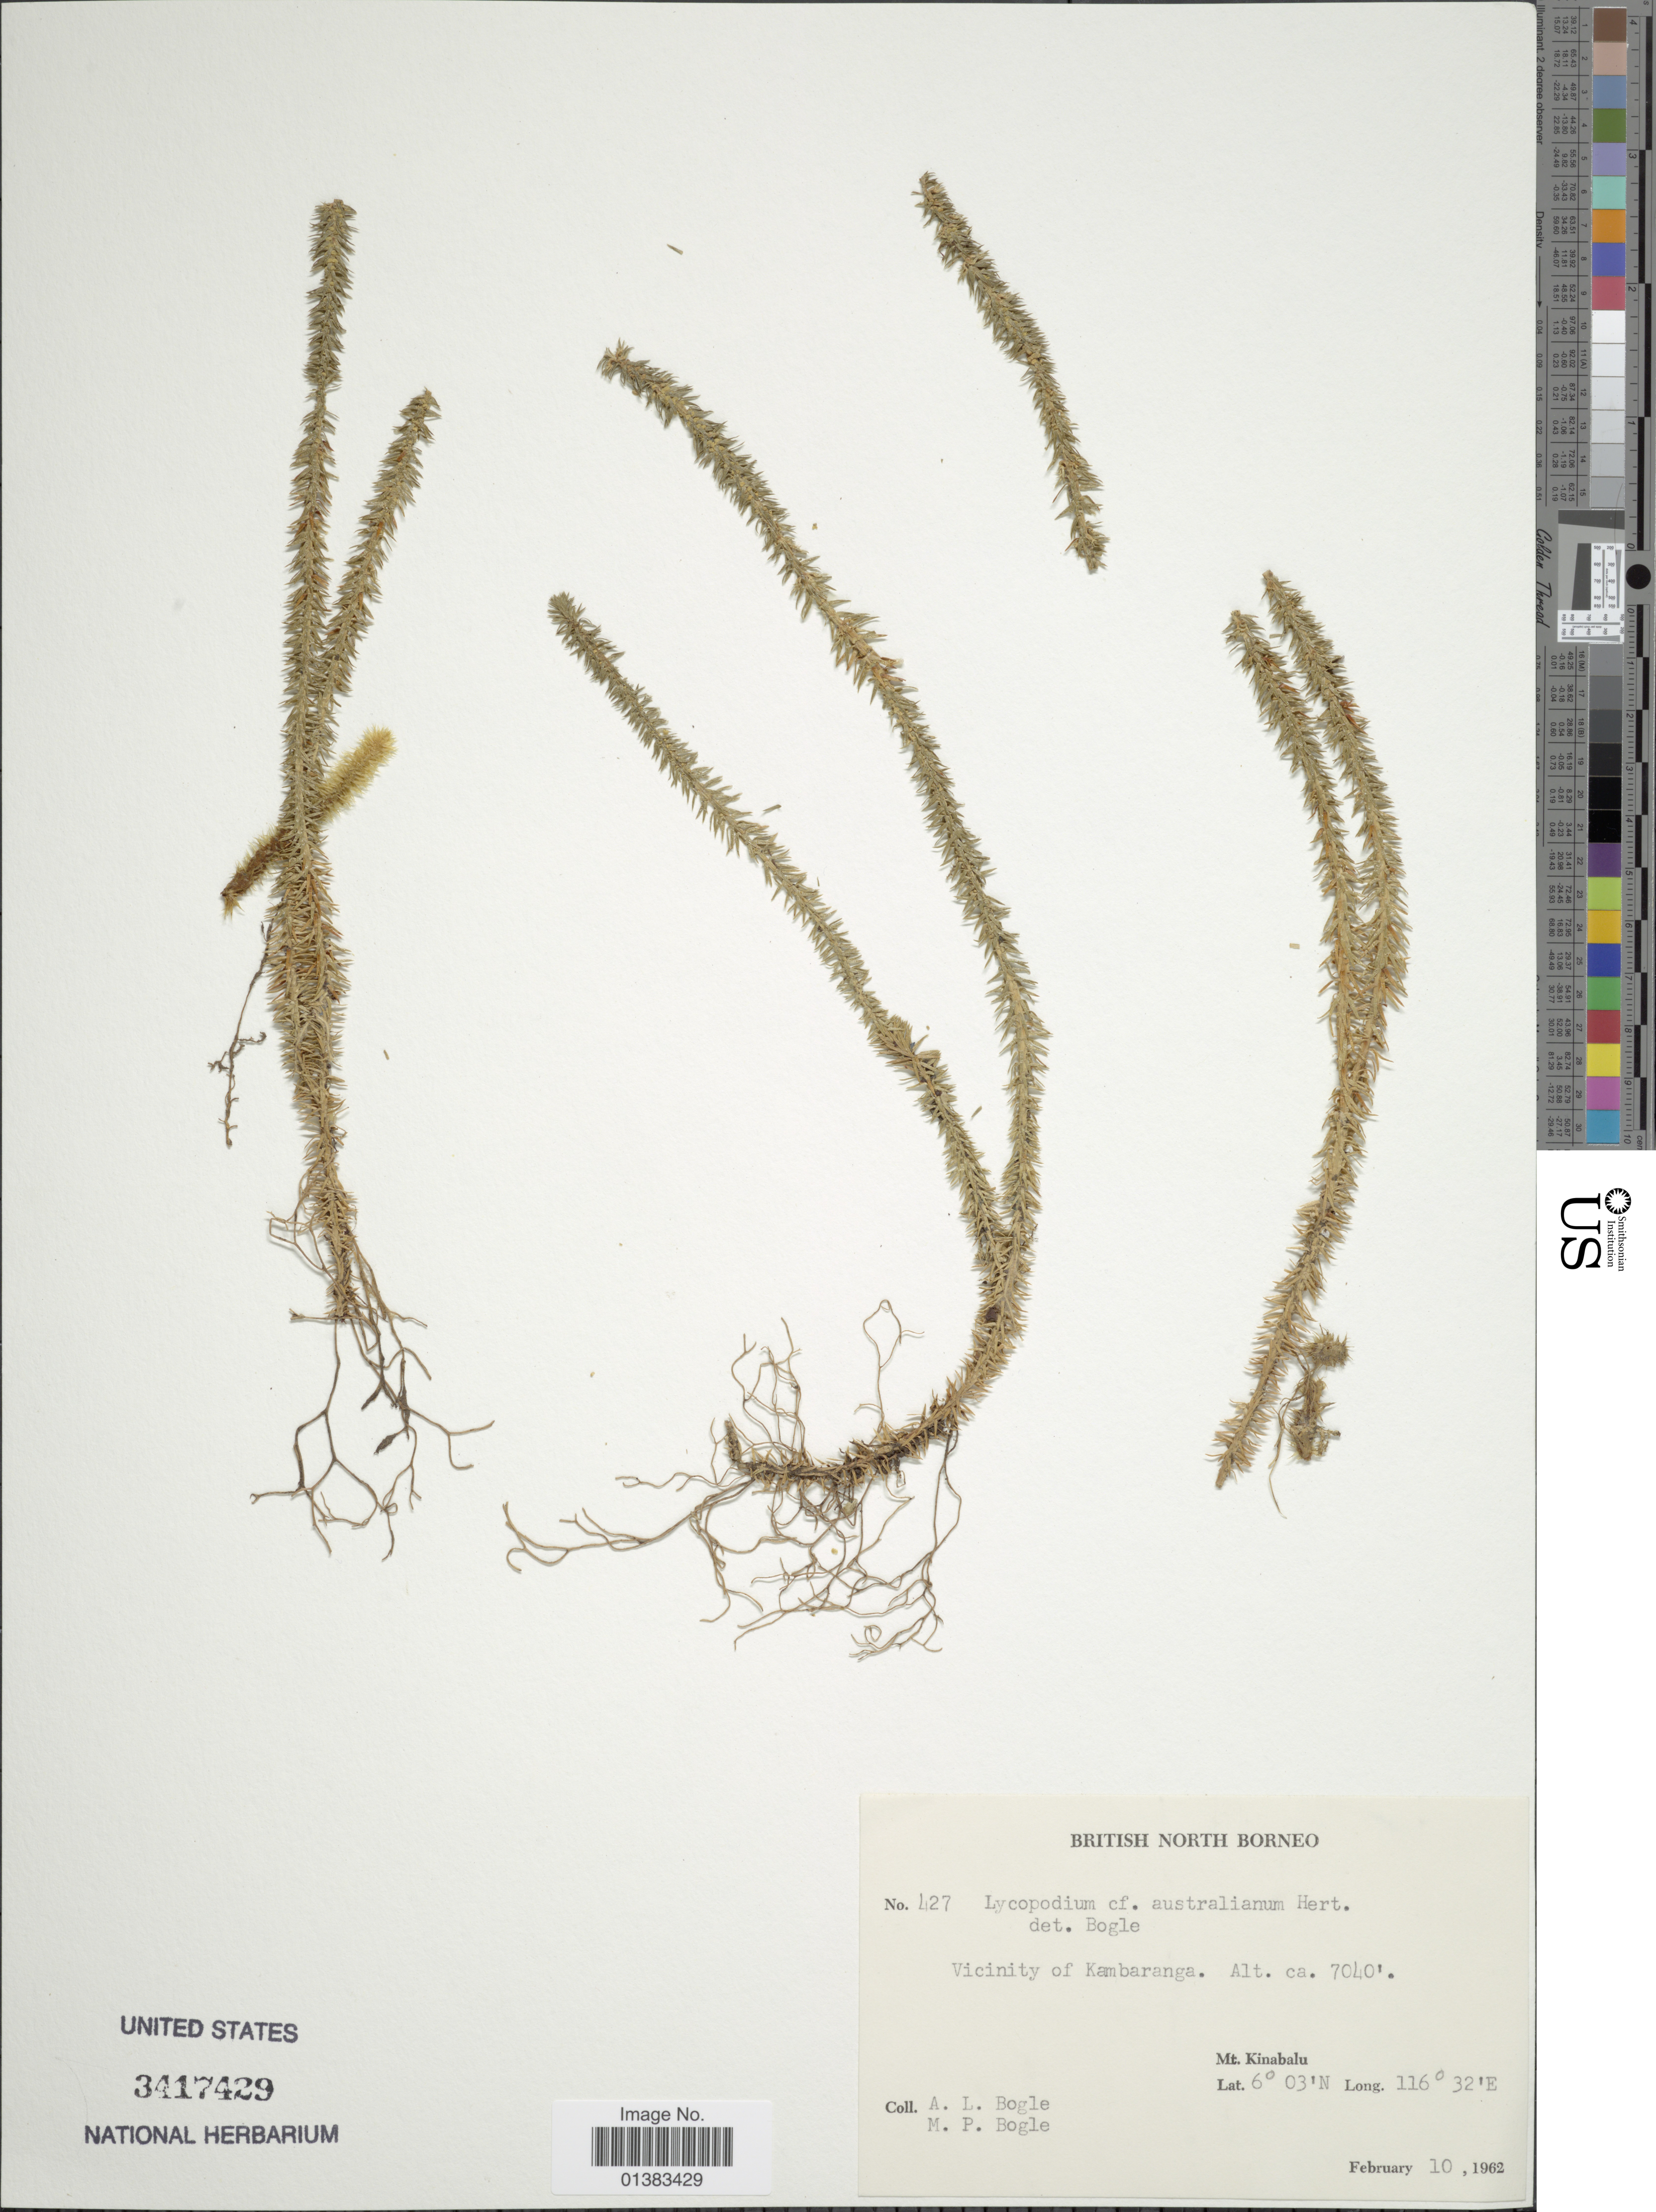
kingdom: Plantae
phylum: Tracheophyta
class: Lycopodiopsida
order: Lycopodiales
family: Lycopodiaceae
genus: Huperzia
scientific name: Huperzia australiana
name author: (Herter) Holub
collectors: Bogle, A.L. & M. Bogle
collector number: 427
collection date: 1962-02-10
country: Malaysia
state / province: Sabah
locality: British North Borneo, Vicinity of Kambaranga, Mt. Kinabalu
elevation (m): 2146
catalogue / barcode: US 3417429